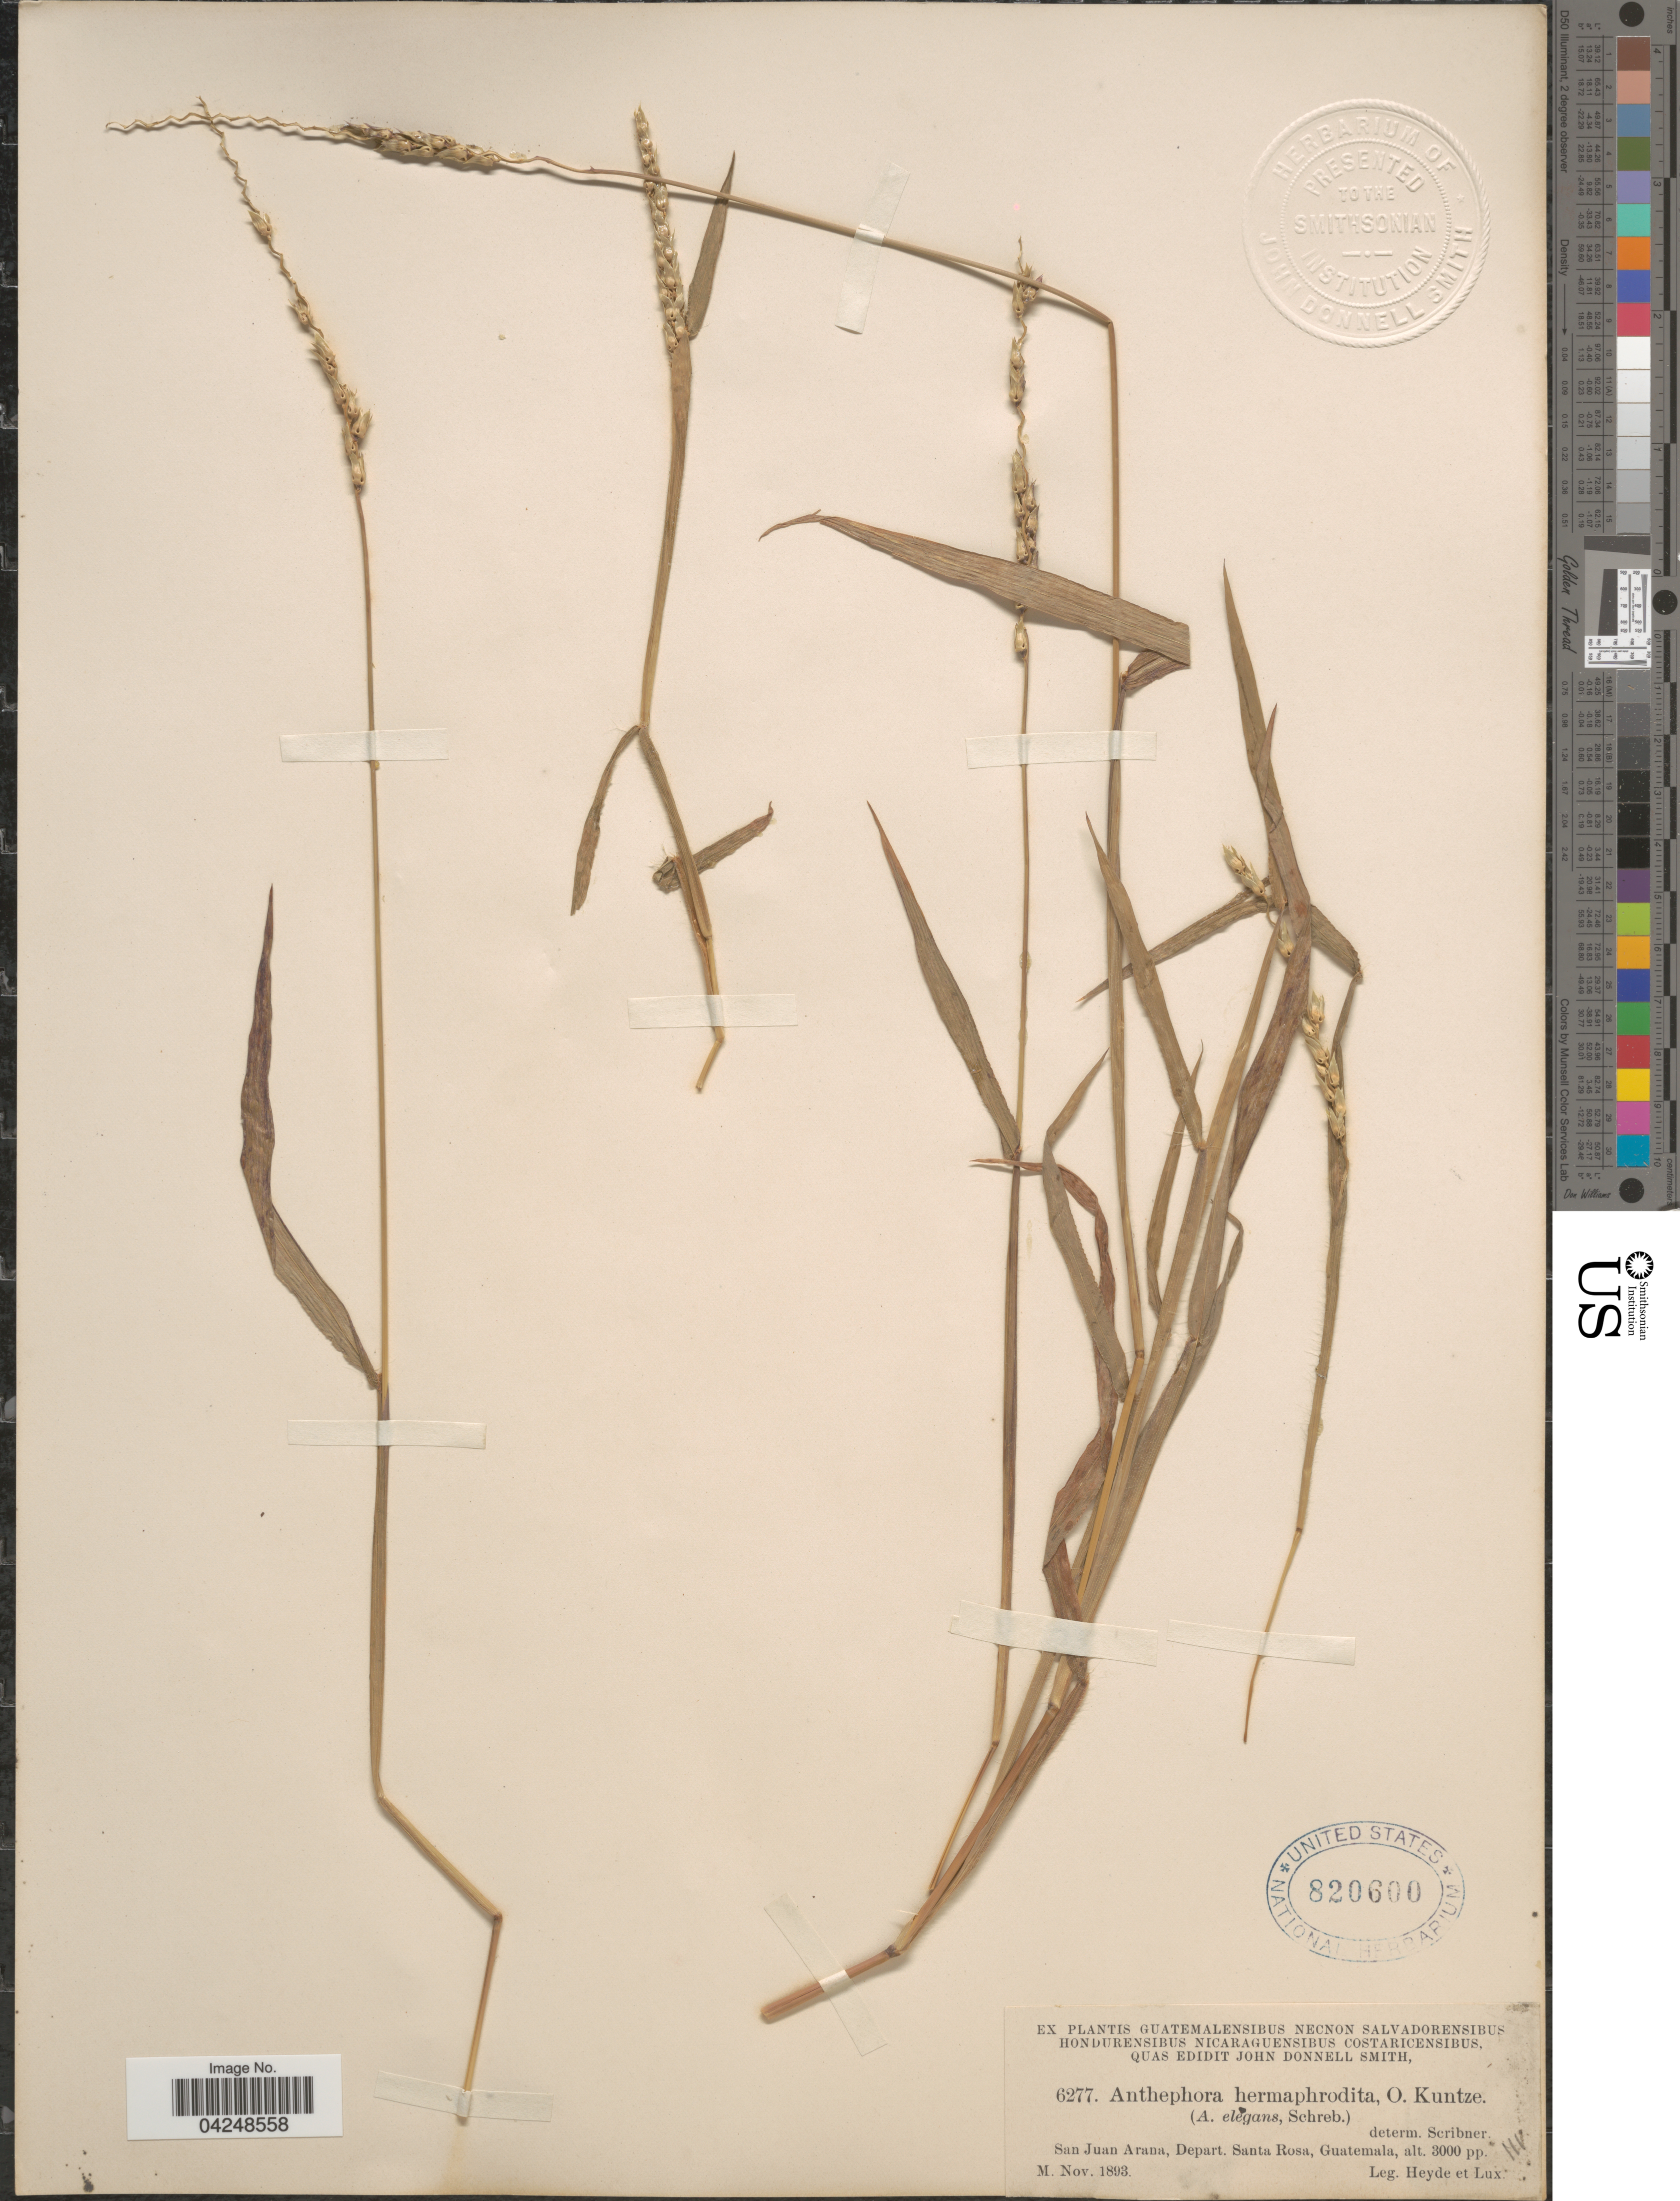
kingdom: Plantae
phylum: Tracheophyta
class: Liliopsida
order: Poales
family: Poaceae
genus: Anthephora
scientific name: Anthephora hermaphrodita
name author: (L.) Kuntze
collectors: Heyde & Lux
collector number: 6277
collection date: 1893-07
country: Guatemala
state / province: Santa Rosa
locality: San Juan Arana, Depart. Santa Rosa.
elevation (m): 914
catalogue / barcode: US 820600